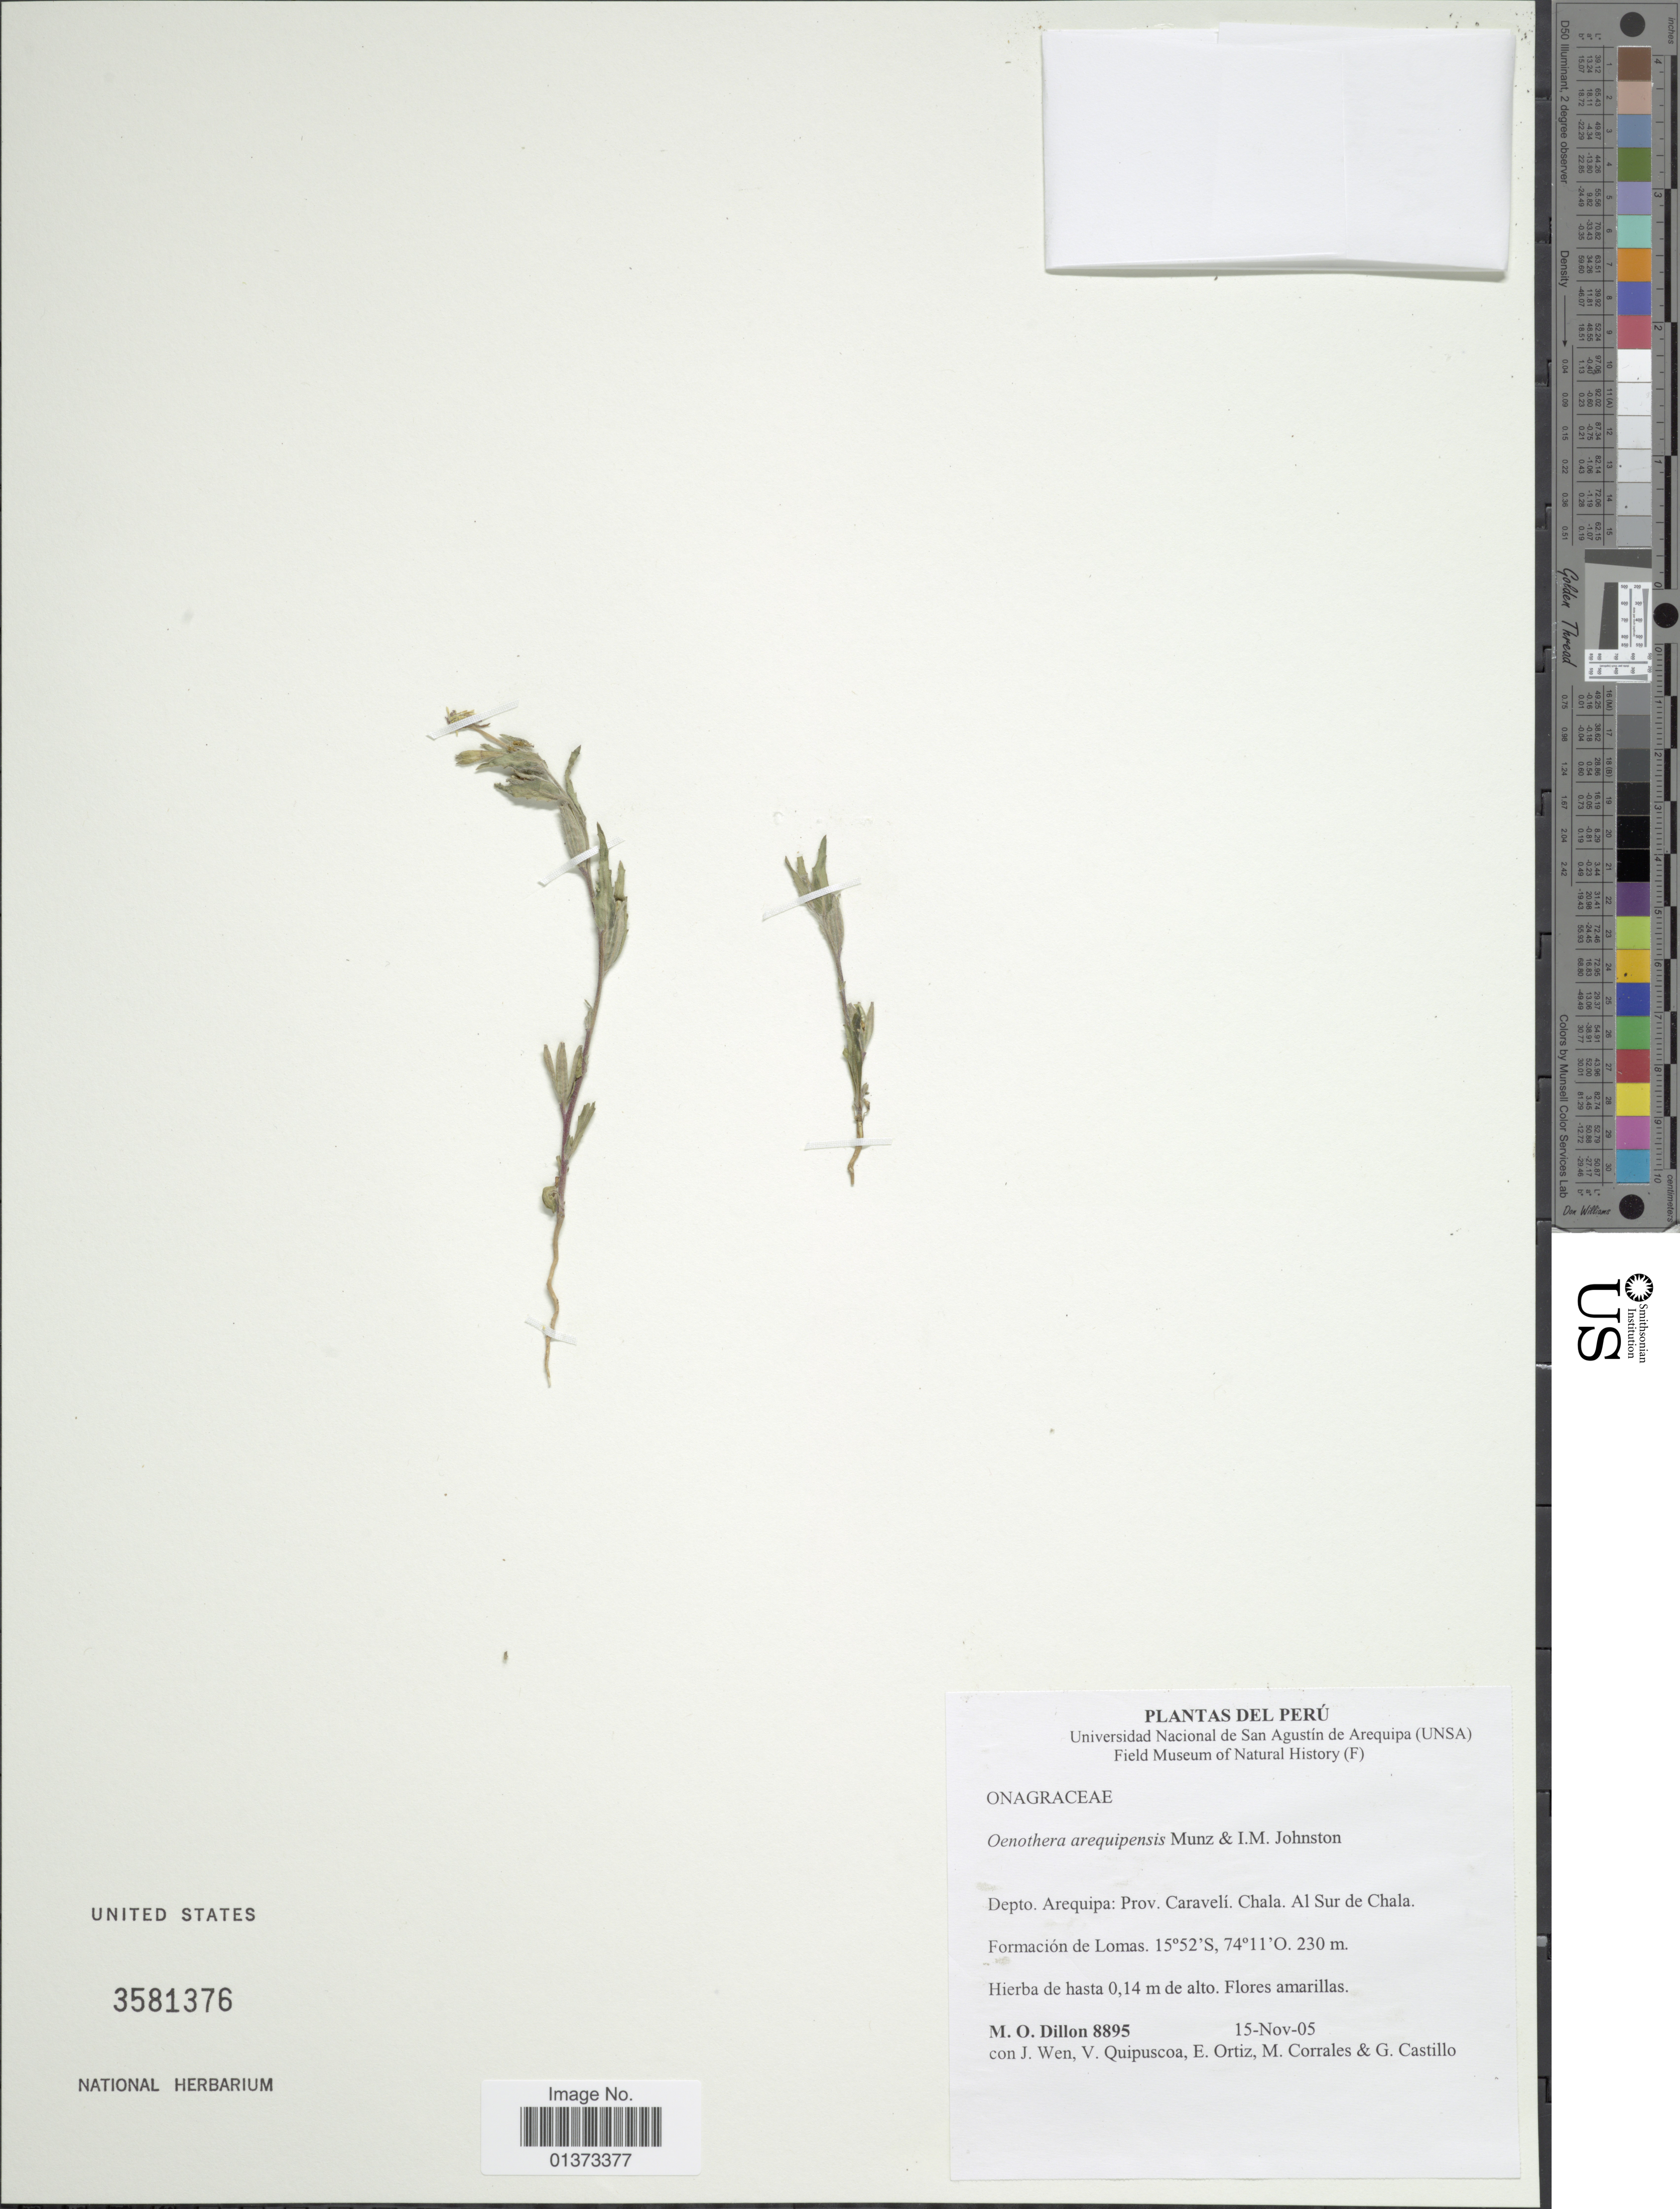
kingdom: Plantae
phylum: Tracheophyta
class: Magnoliopsida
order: Myrtales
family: Onagraceae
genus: Oenothera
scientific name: Oenothera arequipensis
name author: Munz & I.M. Johnst.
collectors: M. O. Dillon, J. Wen, V. Quipuscoa, E. Ortiz & et al.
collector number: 8895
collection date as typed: Transcribed d/m/y: 15/11/5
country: Peru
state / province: Arequipa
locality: Prov. Caraveli. Chala. Al Sur de Chala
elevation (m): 230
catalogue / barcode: US 3581376